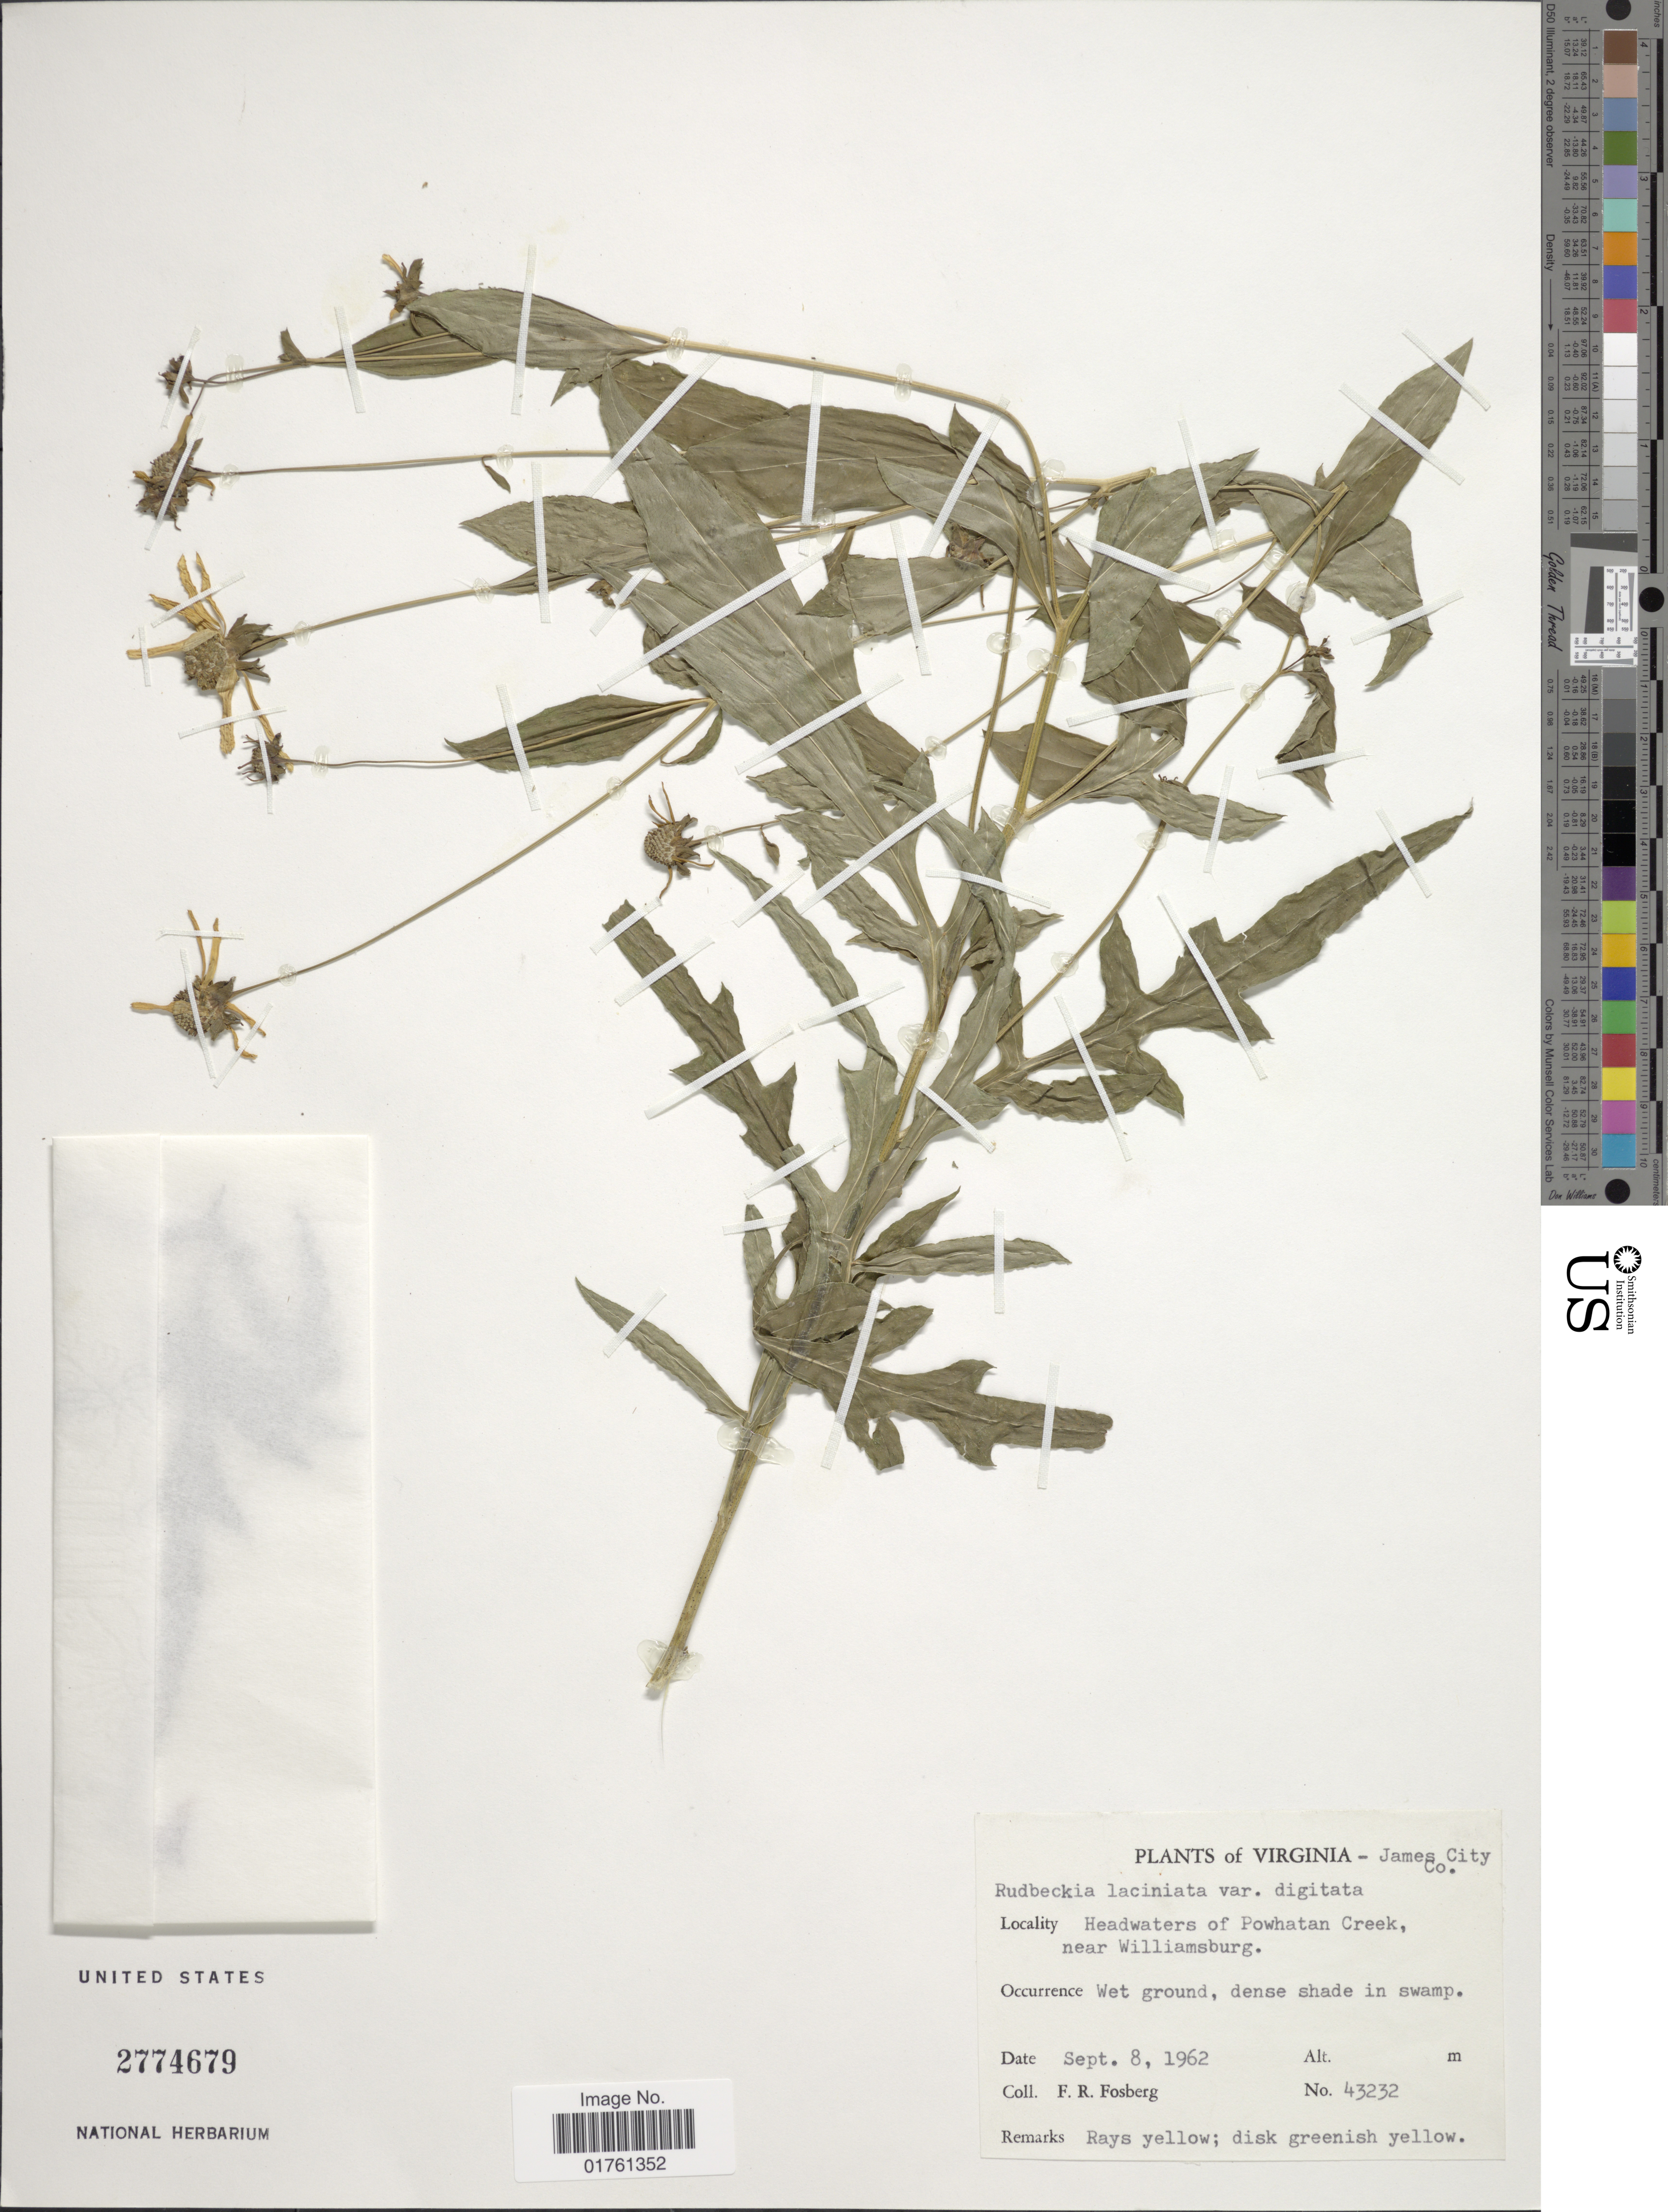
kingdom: Plantae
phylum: Tracheophyta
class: Magnoliopsida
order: Asterales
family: Asteraceae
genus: Rudbeckia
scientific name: Rudbeckia laciniata var. digitata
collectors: F. R. Fosberg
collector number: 43232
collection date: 1962-09-08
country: United States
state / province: Virginia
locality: Headwaters of Powhatan Creek, near Williamsburg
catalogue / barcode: US 2774679